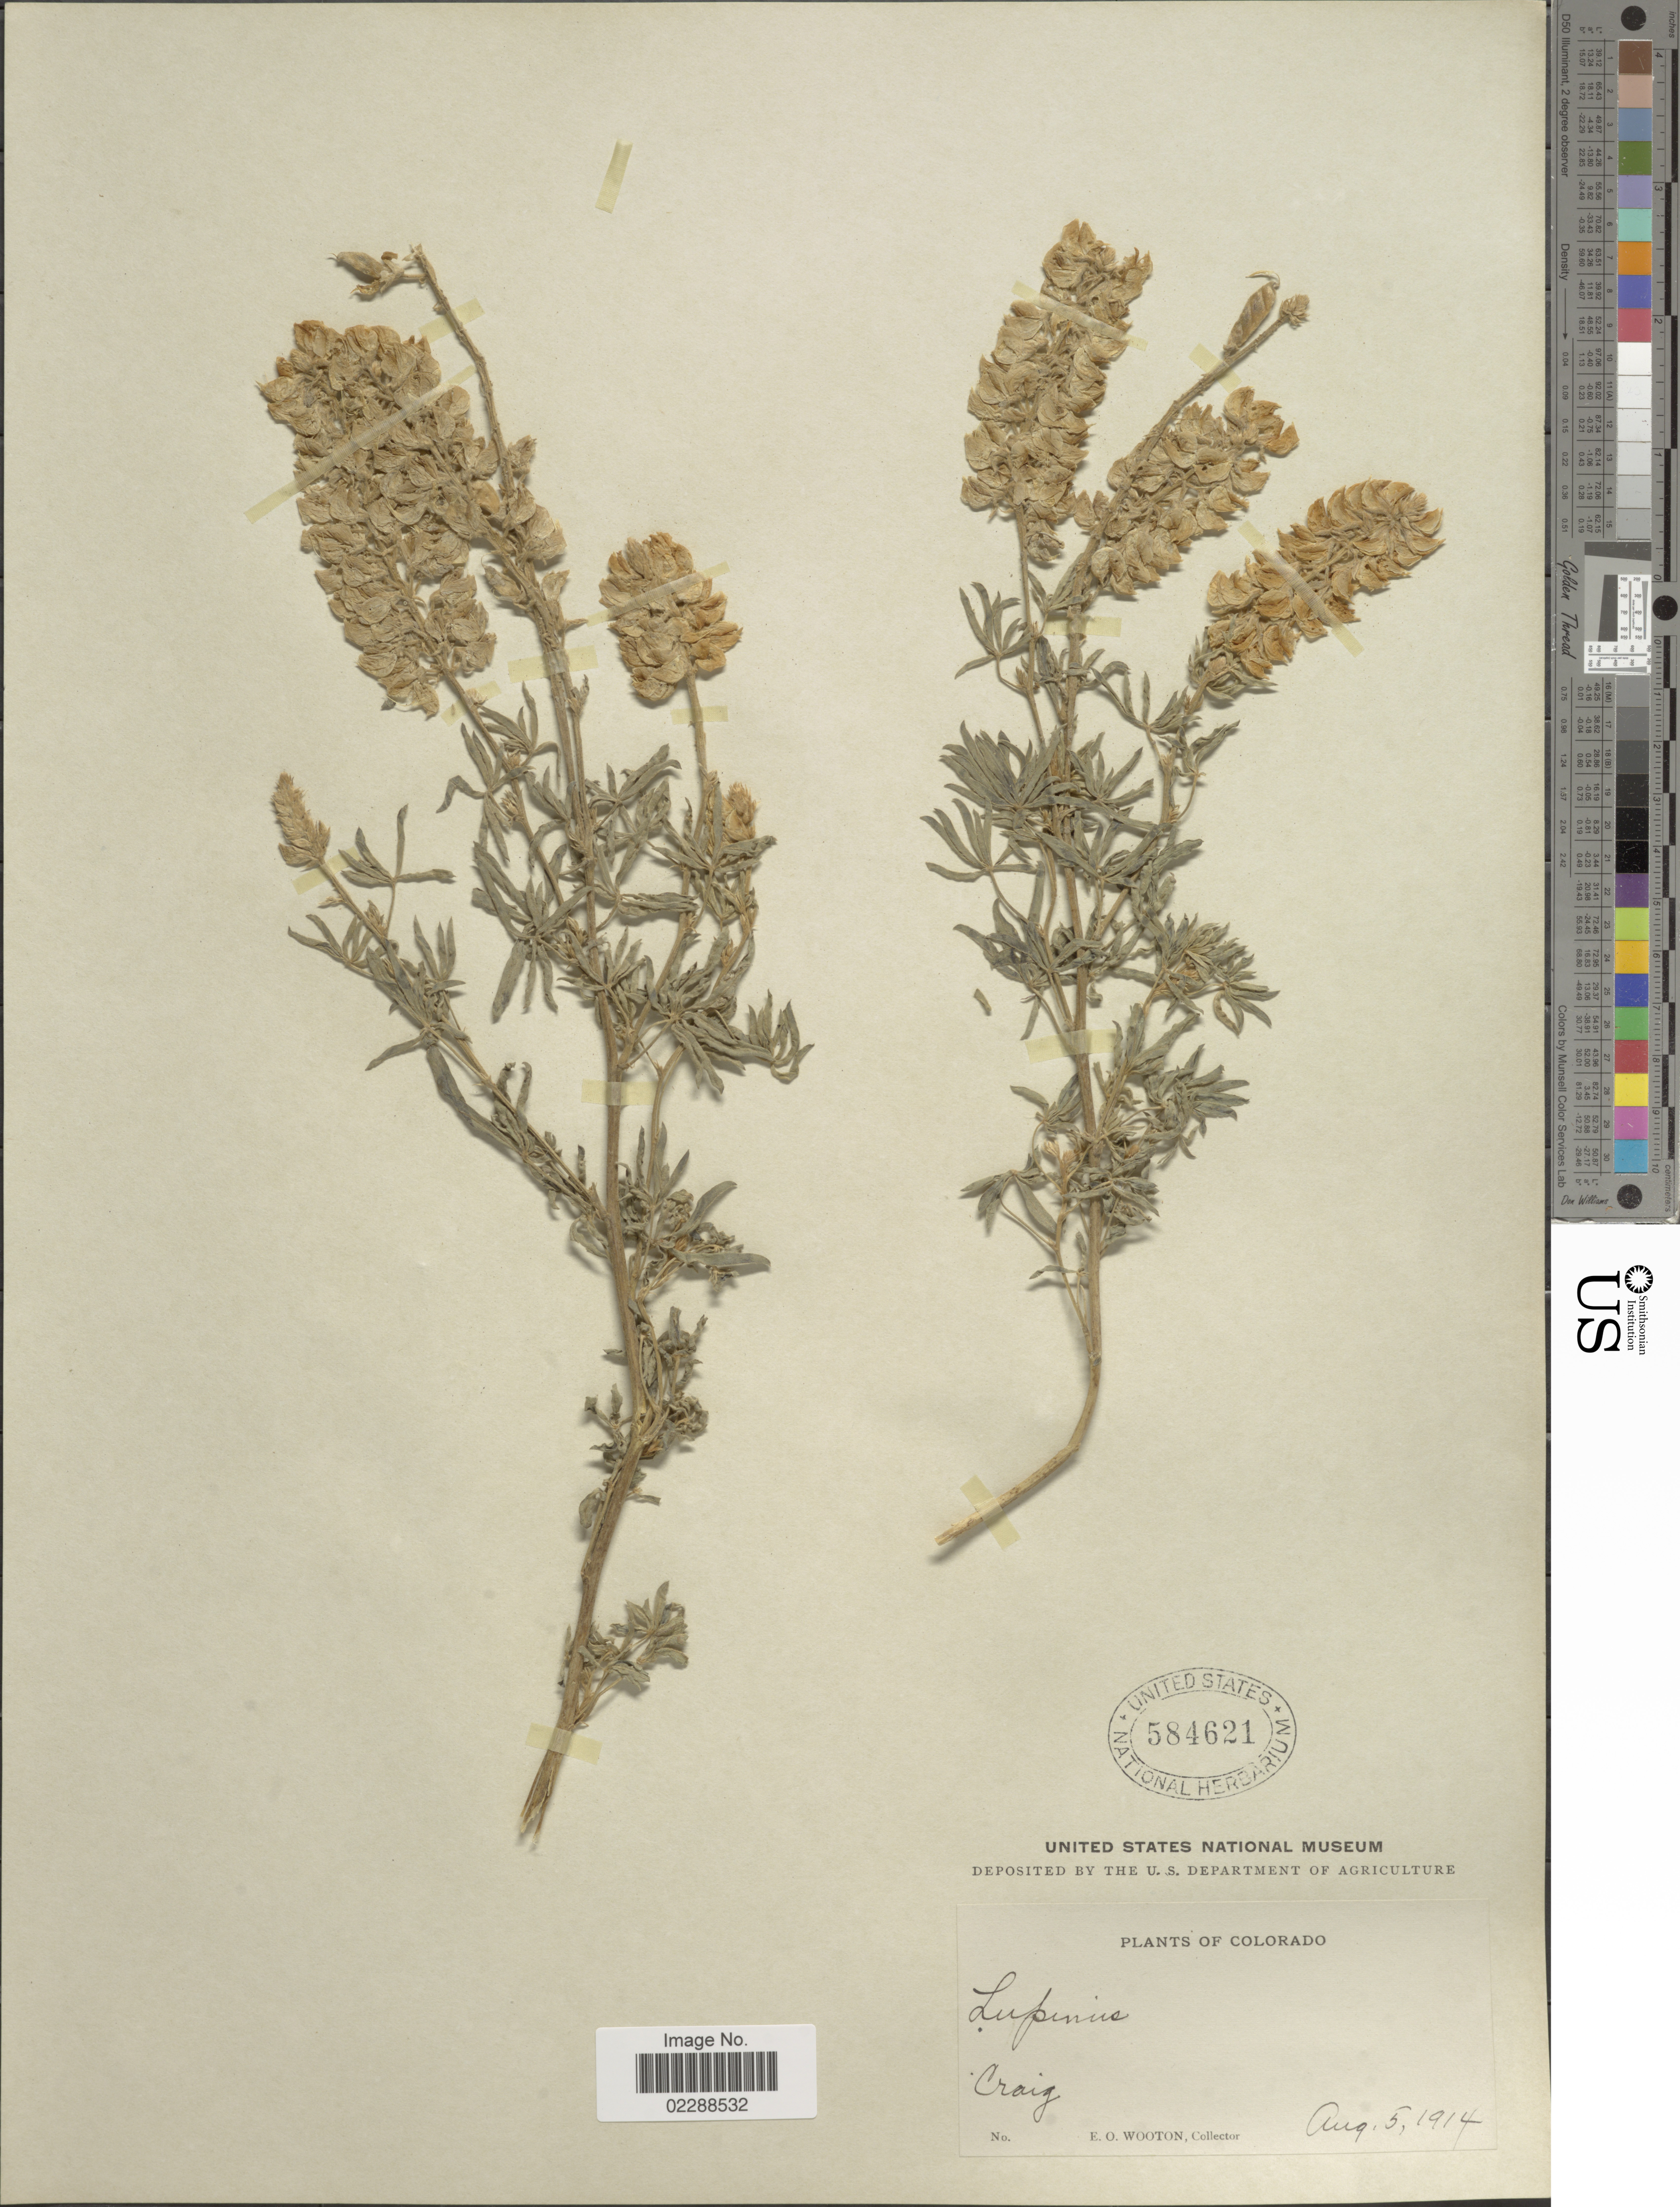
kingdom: Plantae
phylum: Tracheophyta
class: Magnoliopsida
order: Fabales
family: Fabaceae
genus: Lupinus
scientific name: Lupinus sp.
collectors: E. O. Wooton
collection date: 1914-08-05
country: United States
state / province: Colorado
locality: Craig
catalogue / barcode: US 584621